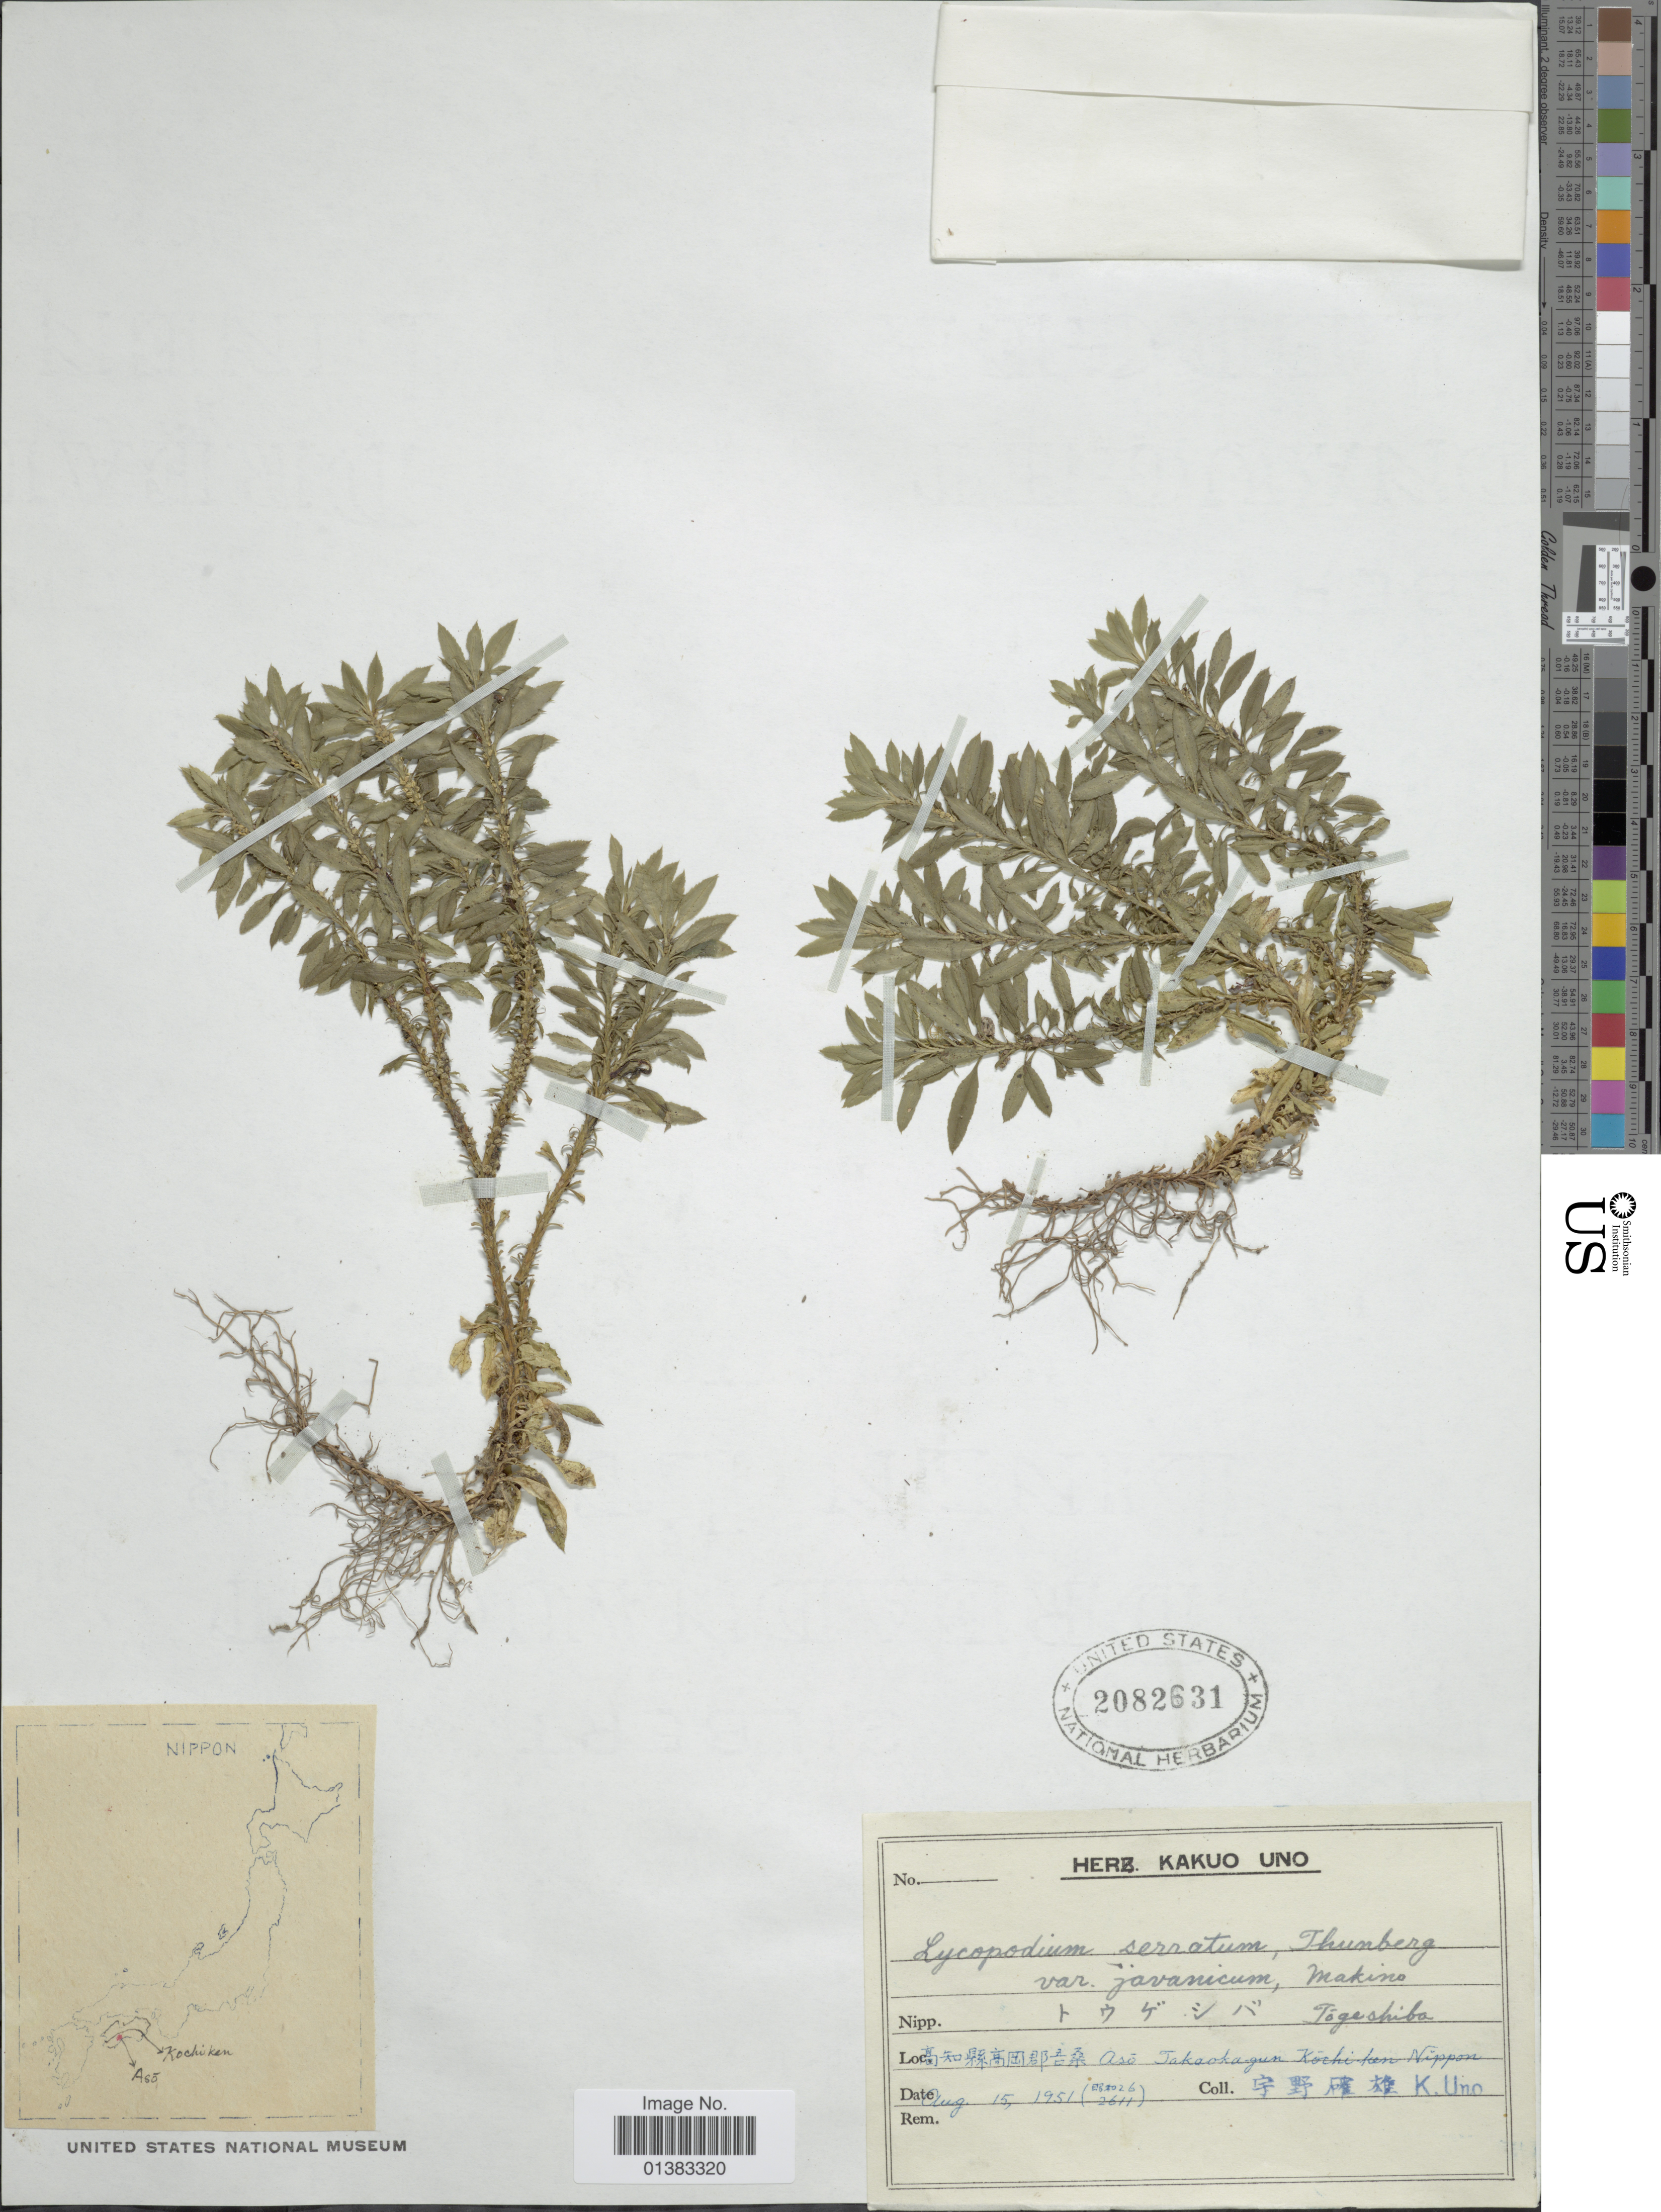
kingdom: Plantae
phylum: Tracheophyta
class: Lycopodiopsida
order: Lycopodiales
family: Lycopodiaceae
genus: Huperzia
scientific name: Huperzia serrata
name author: (Thunb.) Trevis.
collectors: K. Uno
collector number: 2611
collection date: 1951-08-15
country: Japan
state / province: Koti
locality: Asó Takaoka-gun Kochi ken Nippon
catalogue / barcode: US 2082631